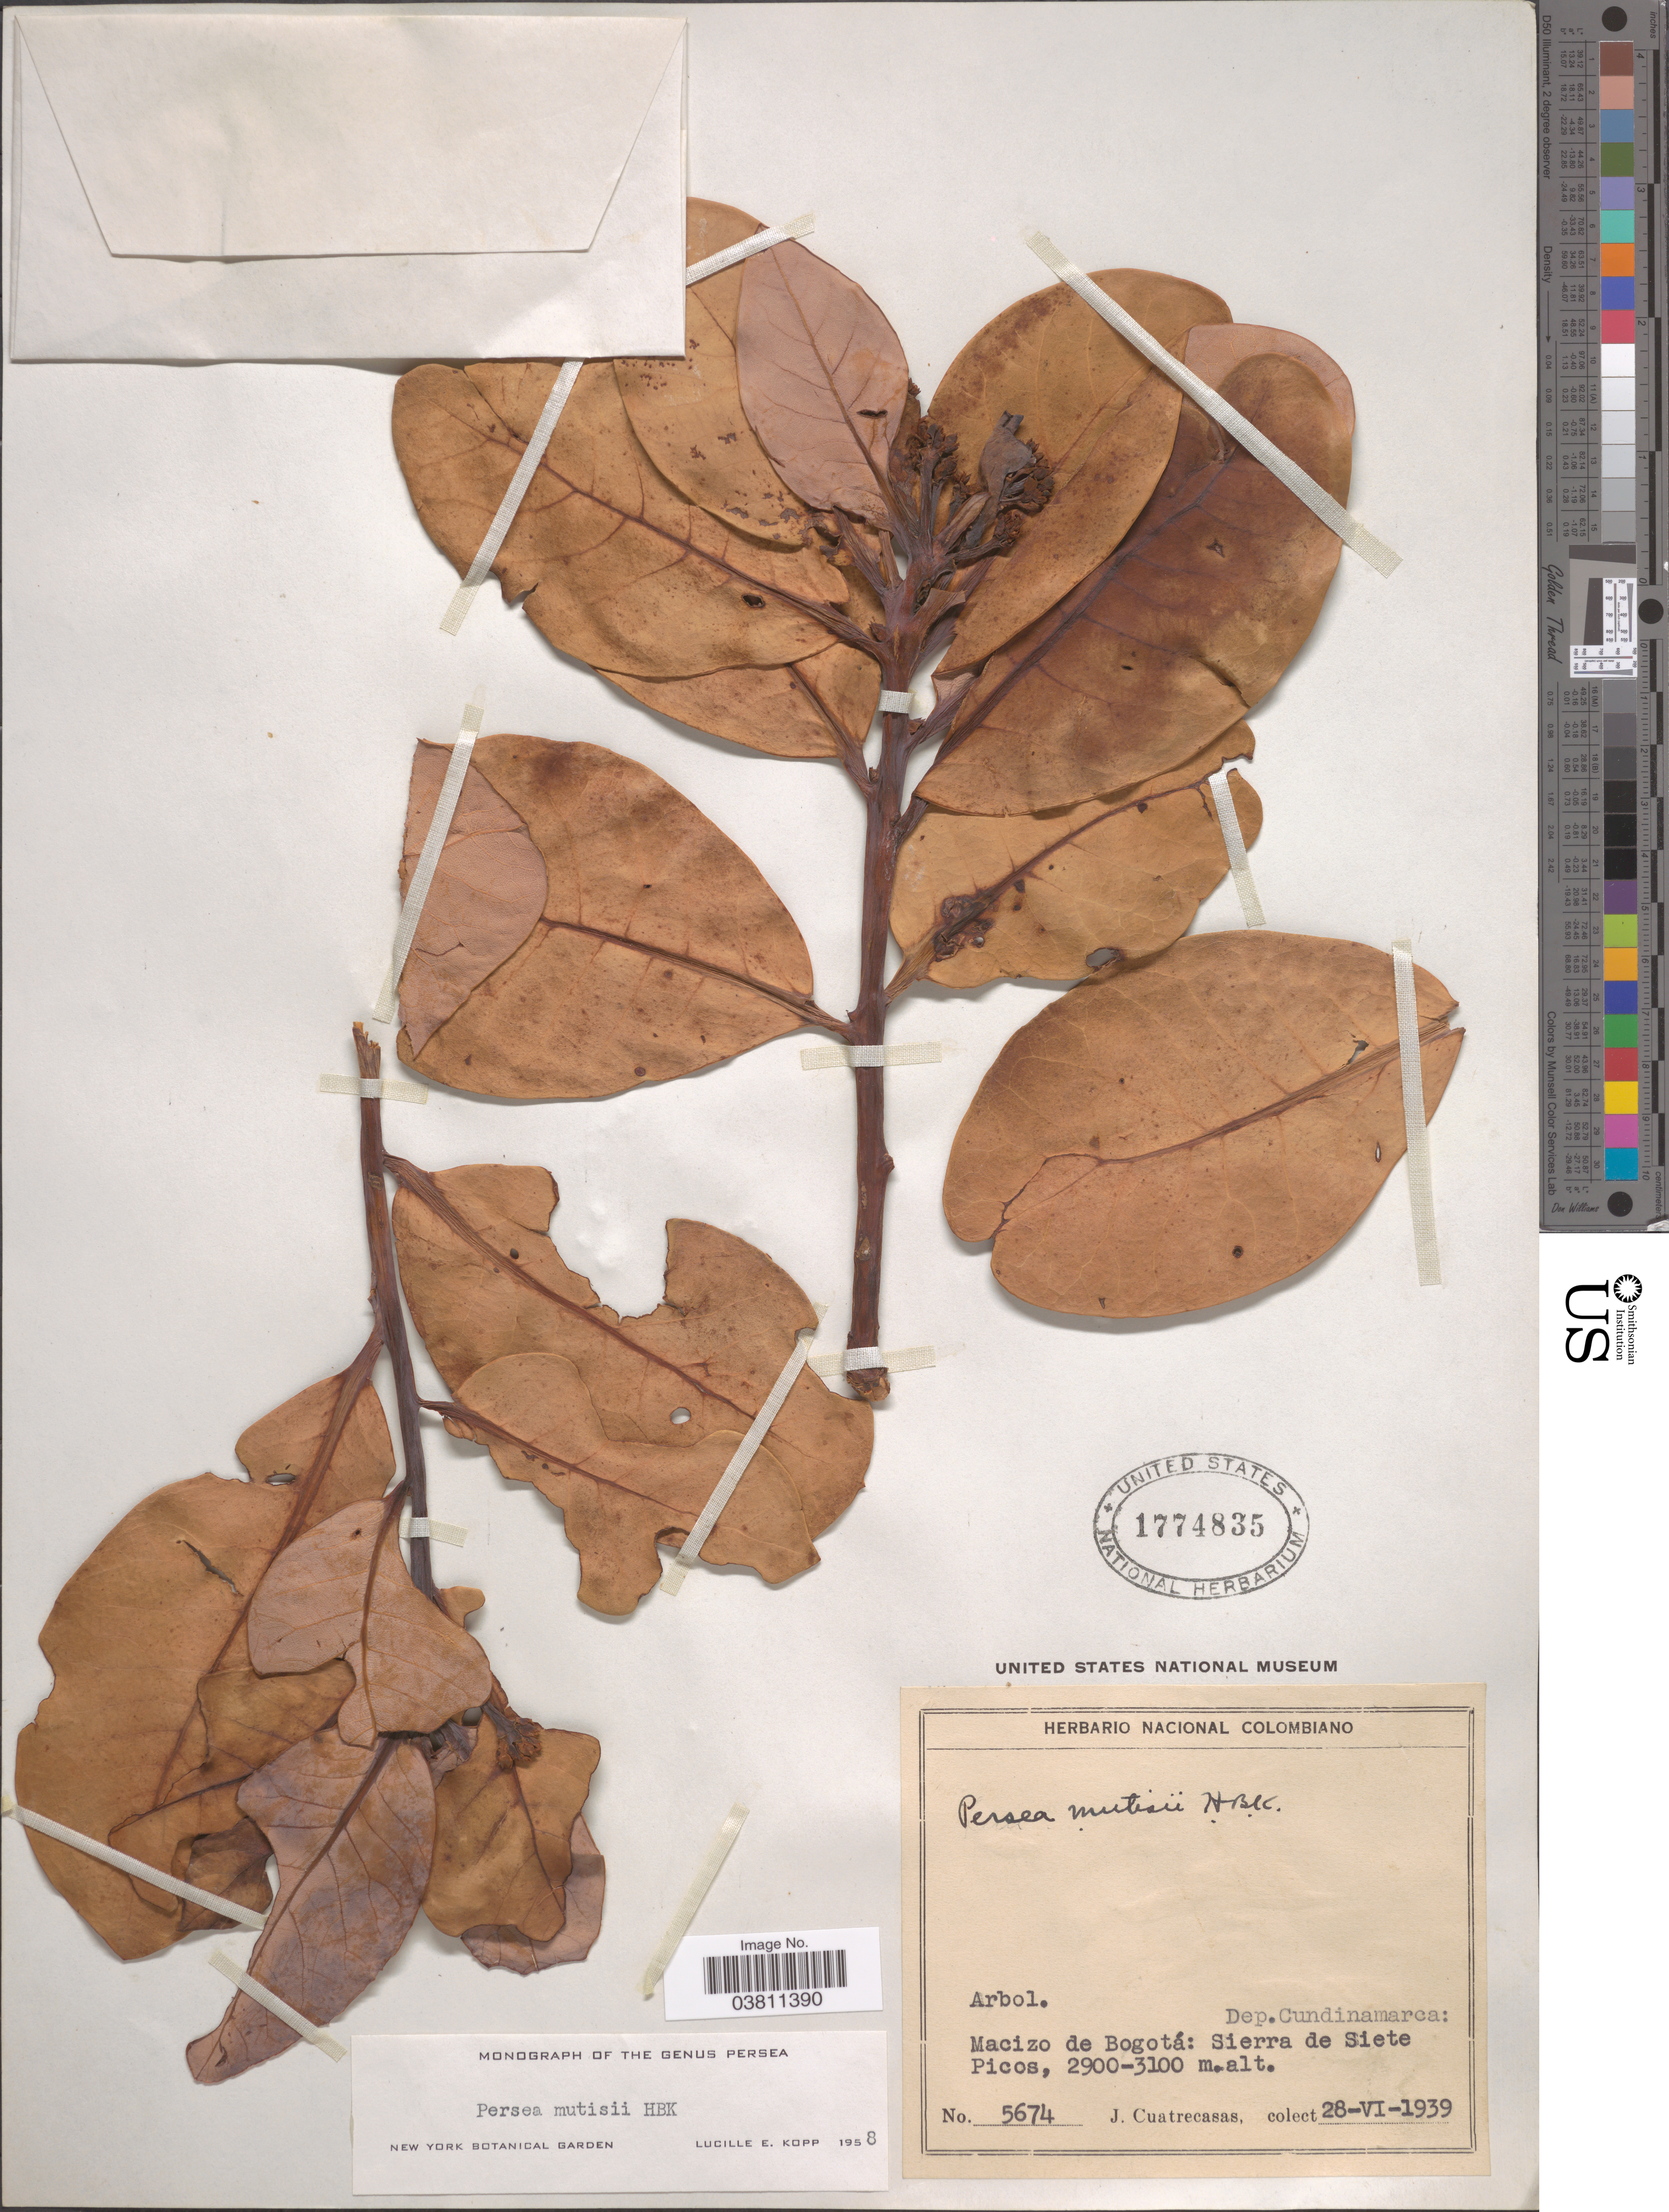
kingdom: Plantae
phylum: Tracheophyta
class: Magnoliopsida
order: Laurales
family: Lauraceae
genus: Persea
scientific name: Persea mutisii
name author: Kunth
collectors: J. Cuatrecasas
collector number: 5674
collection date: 1939-06-28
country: Colombia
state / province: Bogota D.C.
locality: Macizo de Bogotá: Sierra de Siete Picos.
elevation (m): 2900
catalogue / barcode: US 1774835